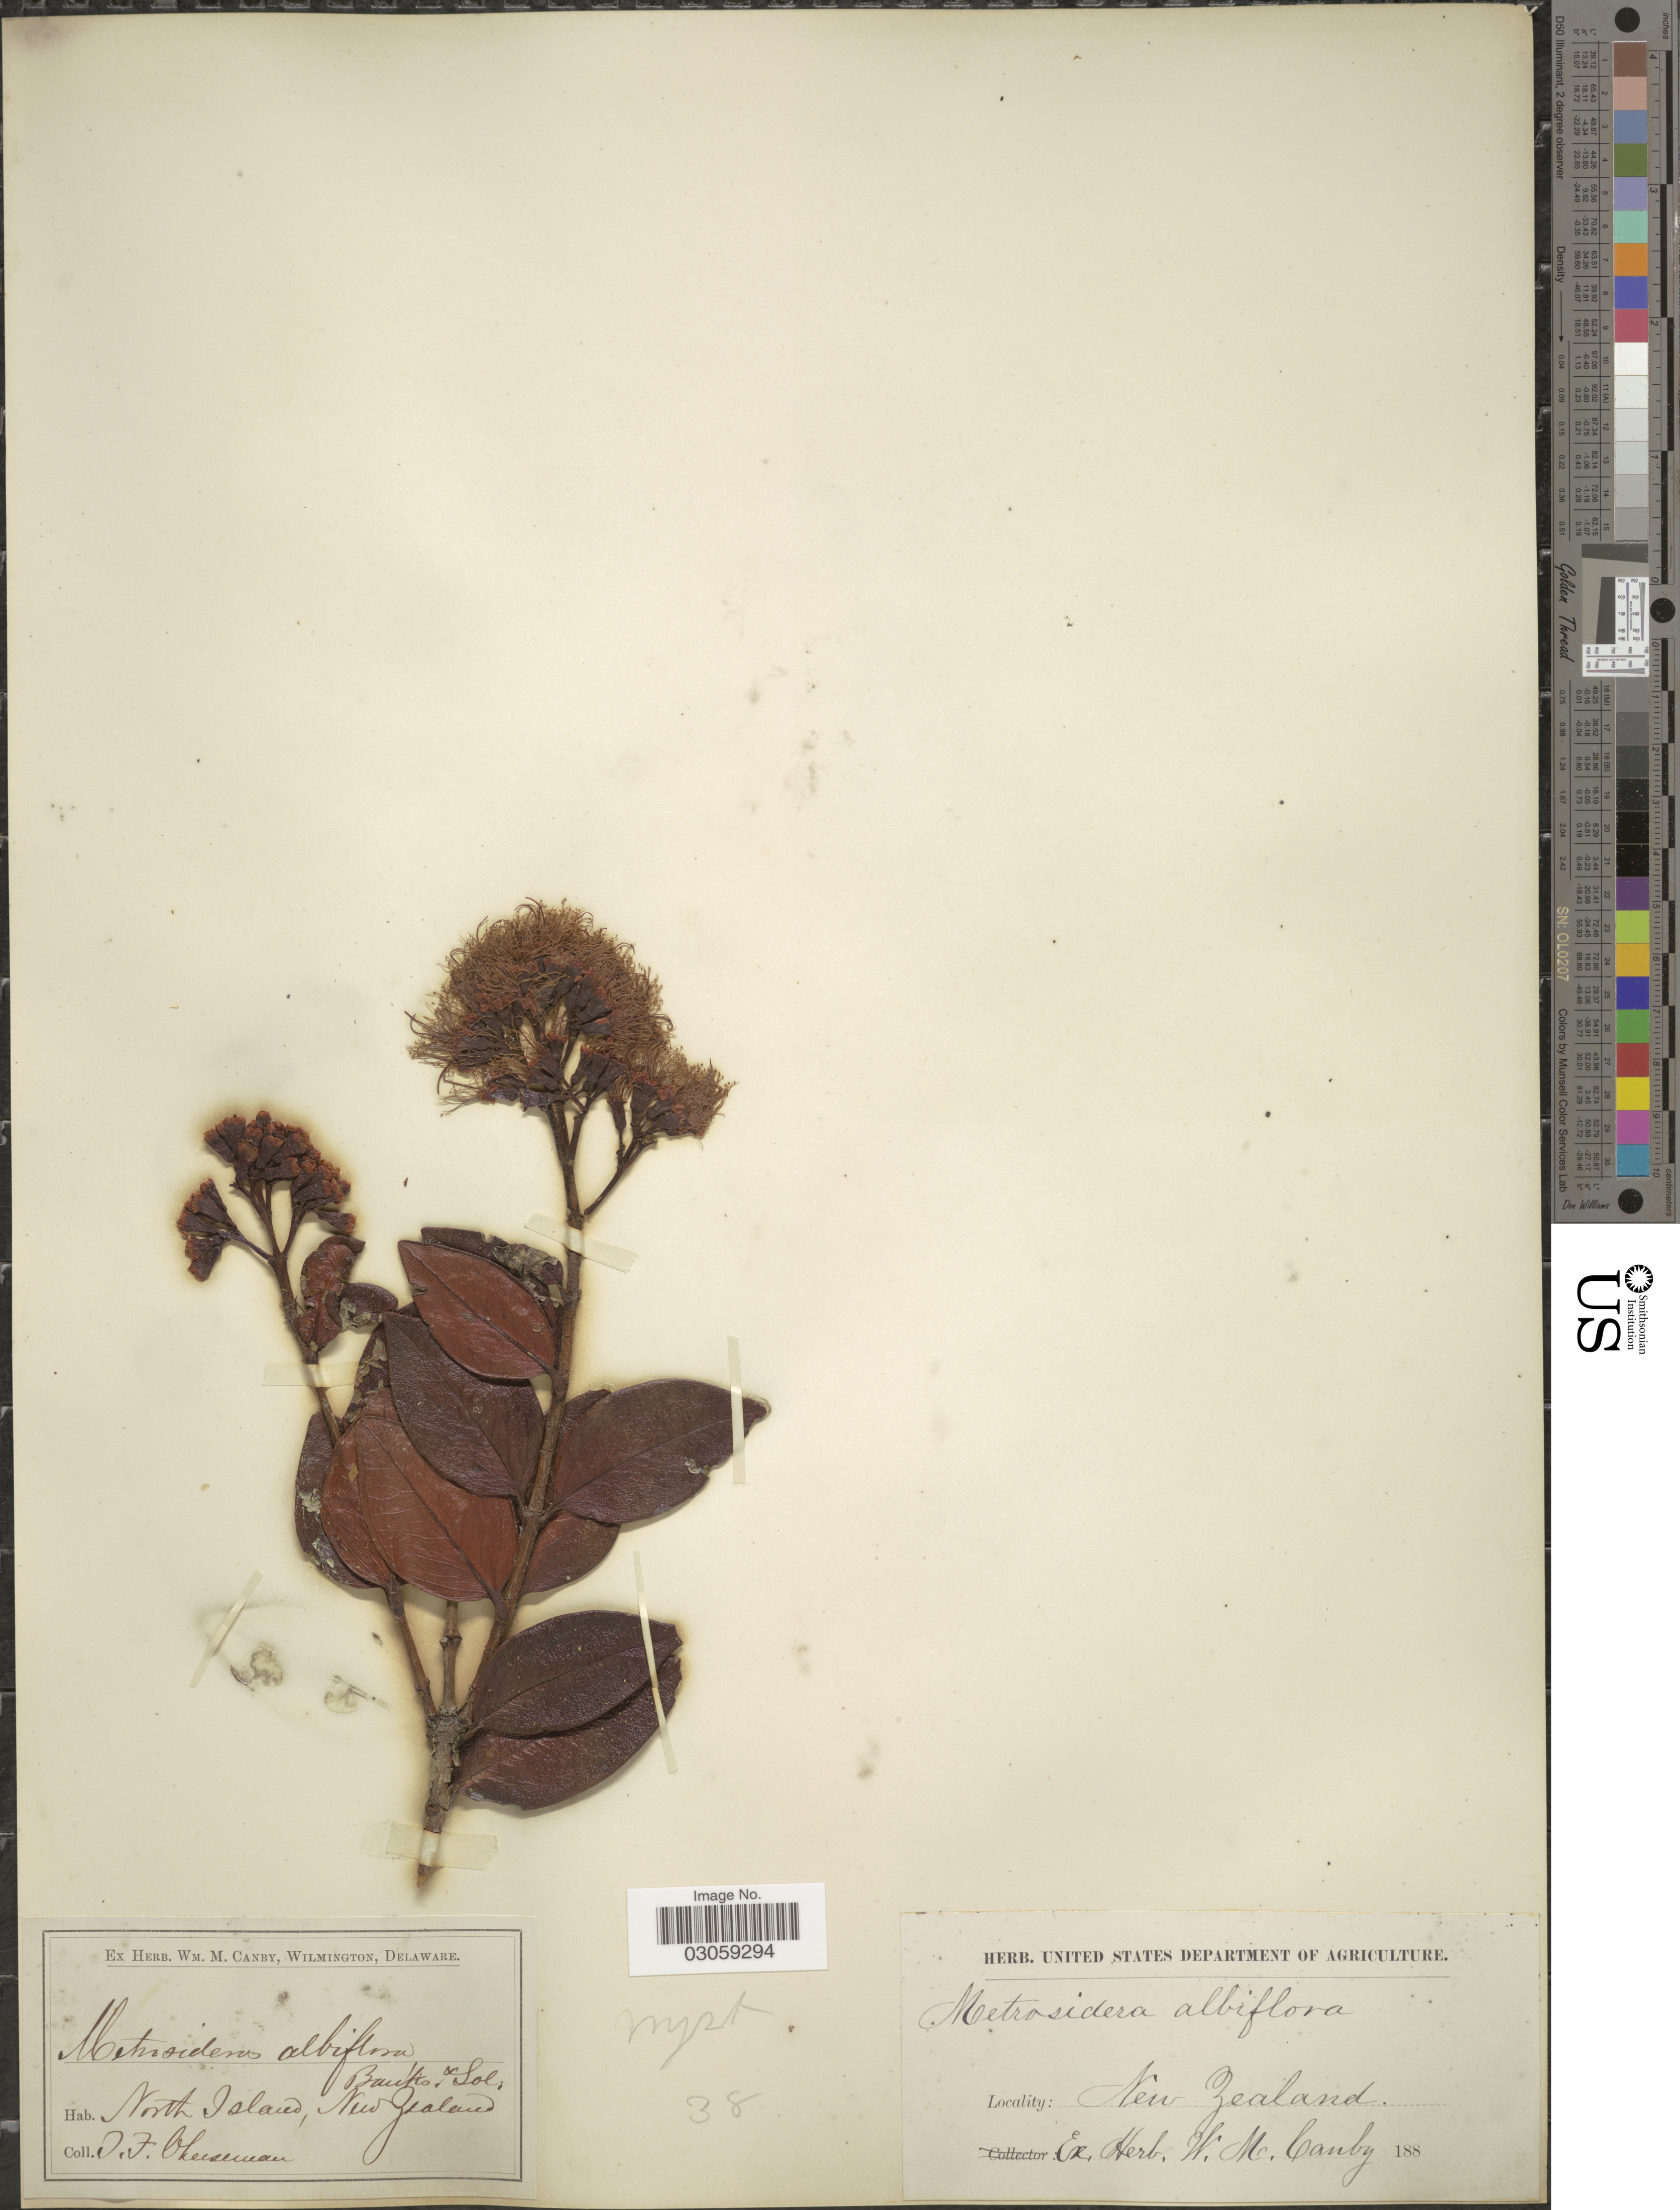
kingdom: Plantae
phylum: Tracheophyta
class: Magnoliopsida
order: Myrtales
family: Myrtaceae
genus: Metrosideros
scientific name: Metrosideros albiflora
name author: Sol. ex Gaertn.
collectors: T. F. Cheeseman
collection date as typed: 188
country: New Zealand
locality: North Island.